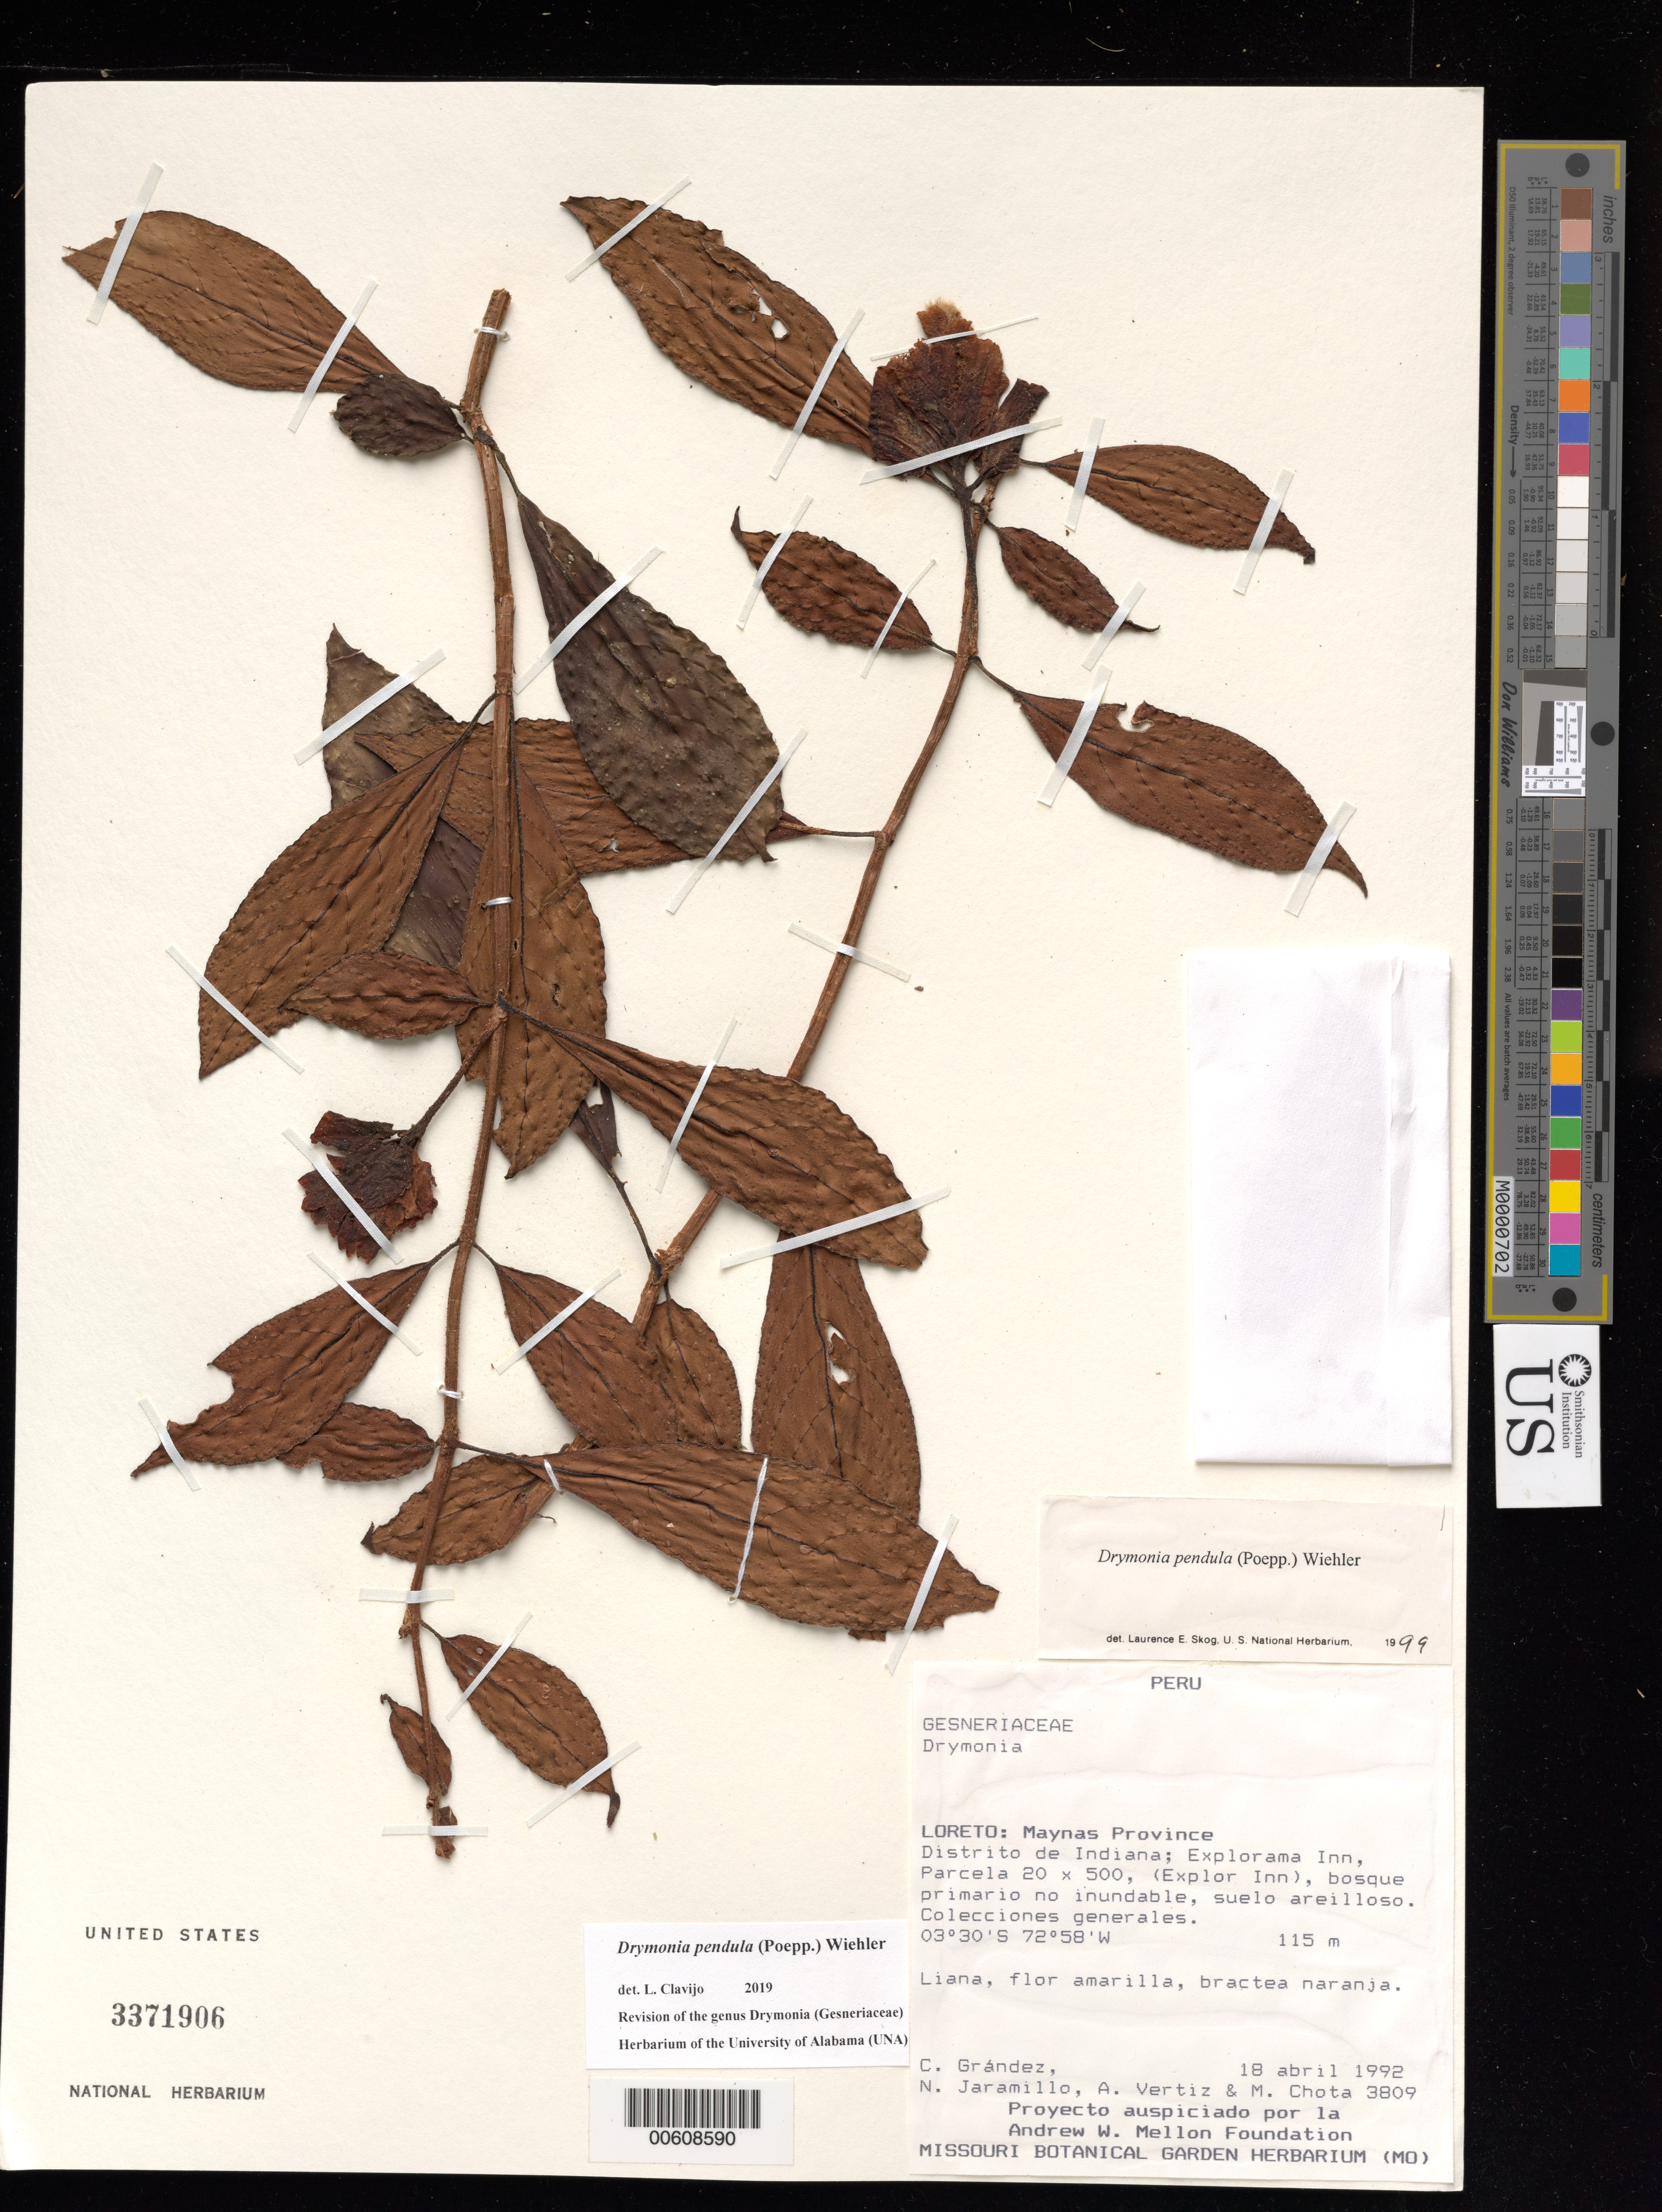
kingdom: Plantae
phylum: Tracheophyta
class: Magnoliopsida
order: Lamiales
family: Gesneriaceae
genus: Drymonia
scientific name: Drymonia pendula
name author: (Poepp.) Wiehler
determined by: Skog, Laurence E.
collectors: C. Grández, N. Jaramillo, J. Vicente & M. Chota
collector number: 3809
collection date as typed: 18 Apr 1992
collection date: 1992-04-18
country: Peru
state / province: Loreto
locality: Prov. Maynas, Dtto. de Indiana; Explorama Inn, Parcela 20 x 500 (Explor Inn)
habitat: Bosque primario no inundable, suelo areilloso; colecciones generales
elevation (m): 115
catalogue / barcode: US 3371906